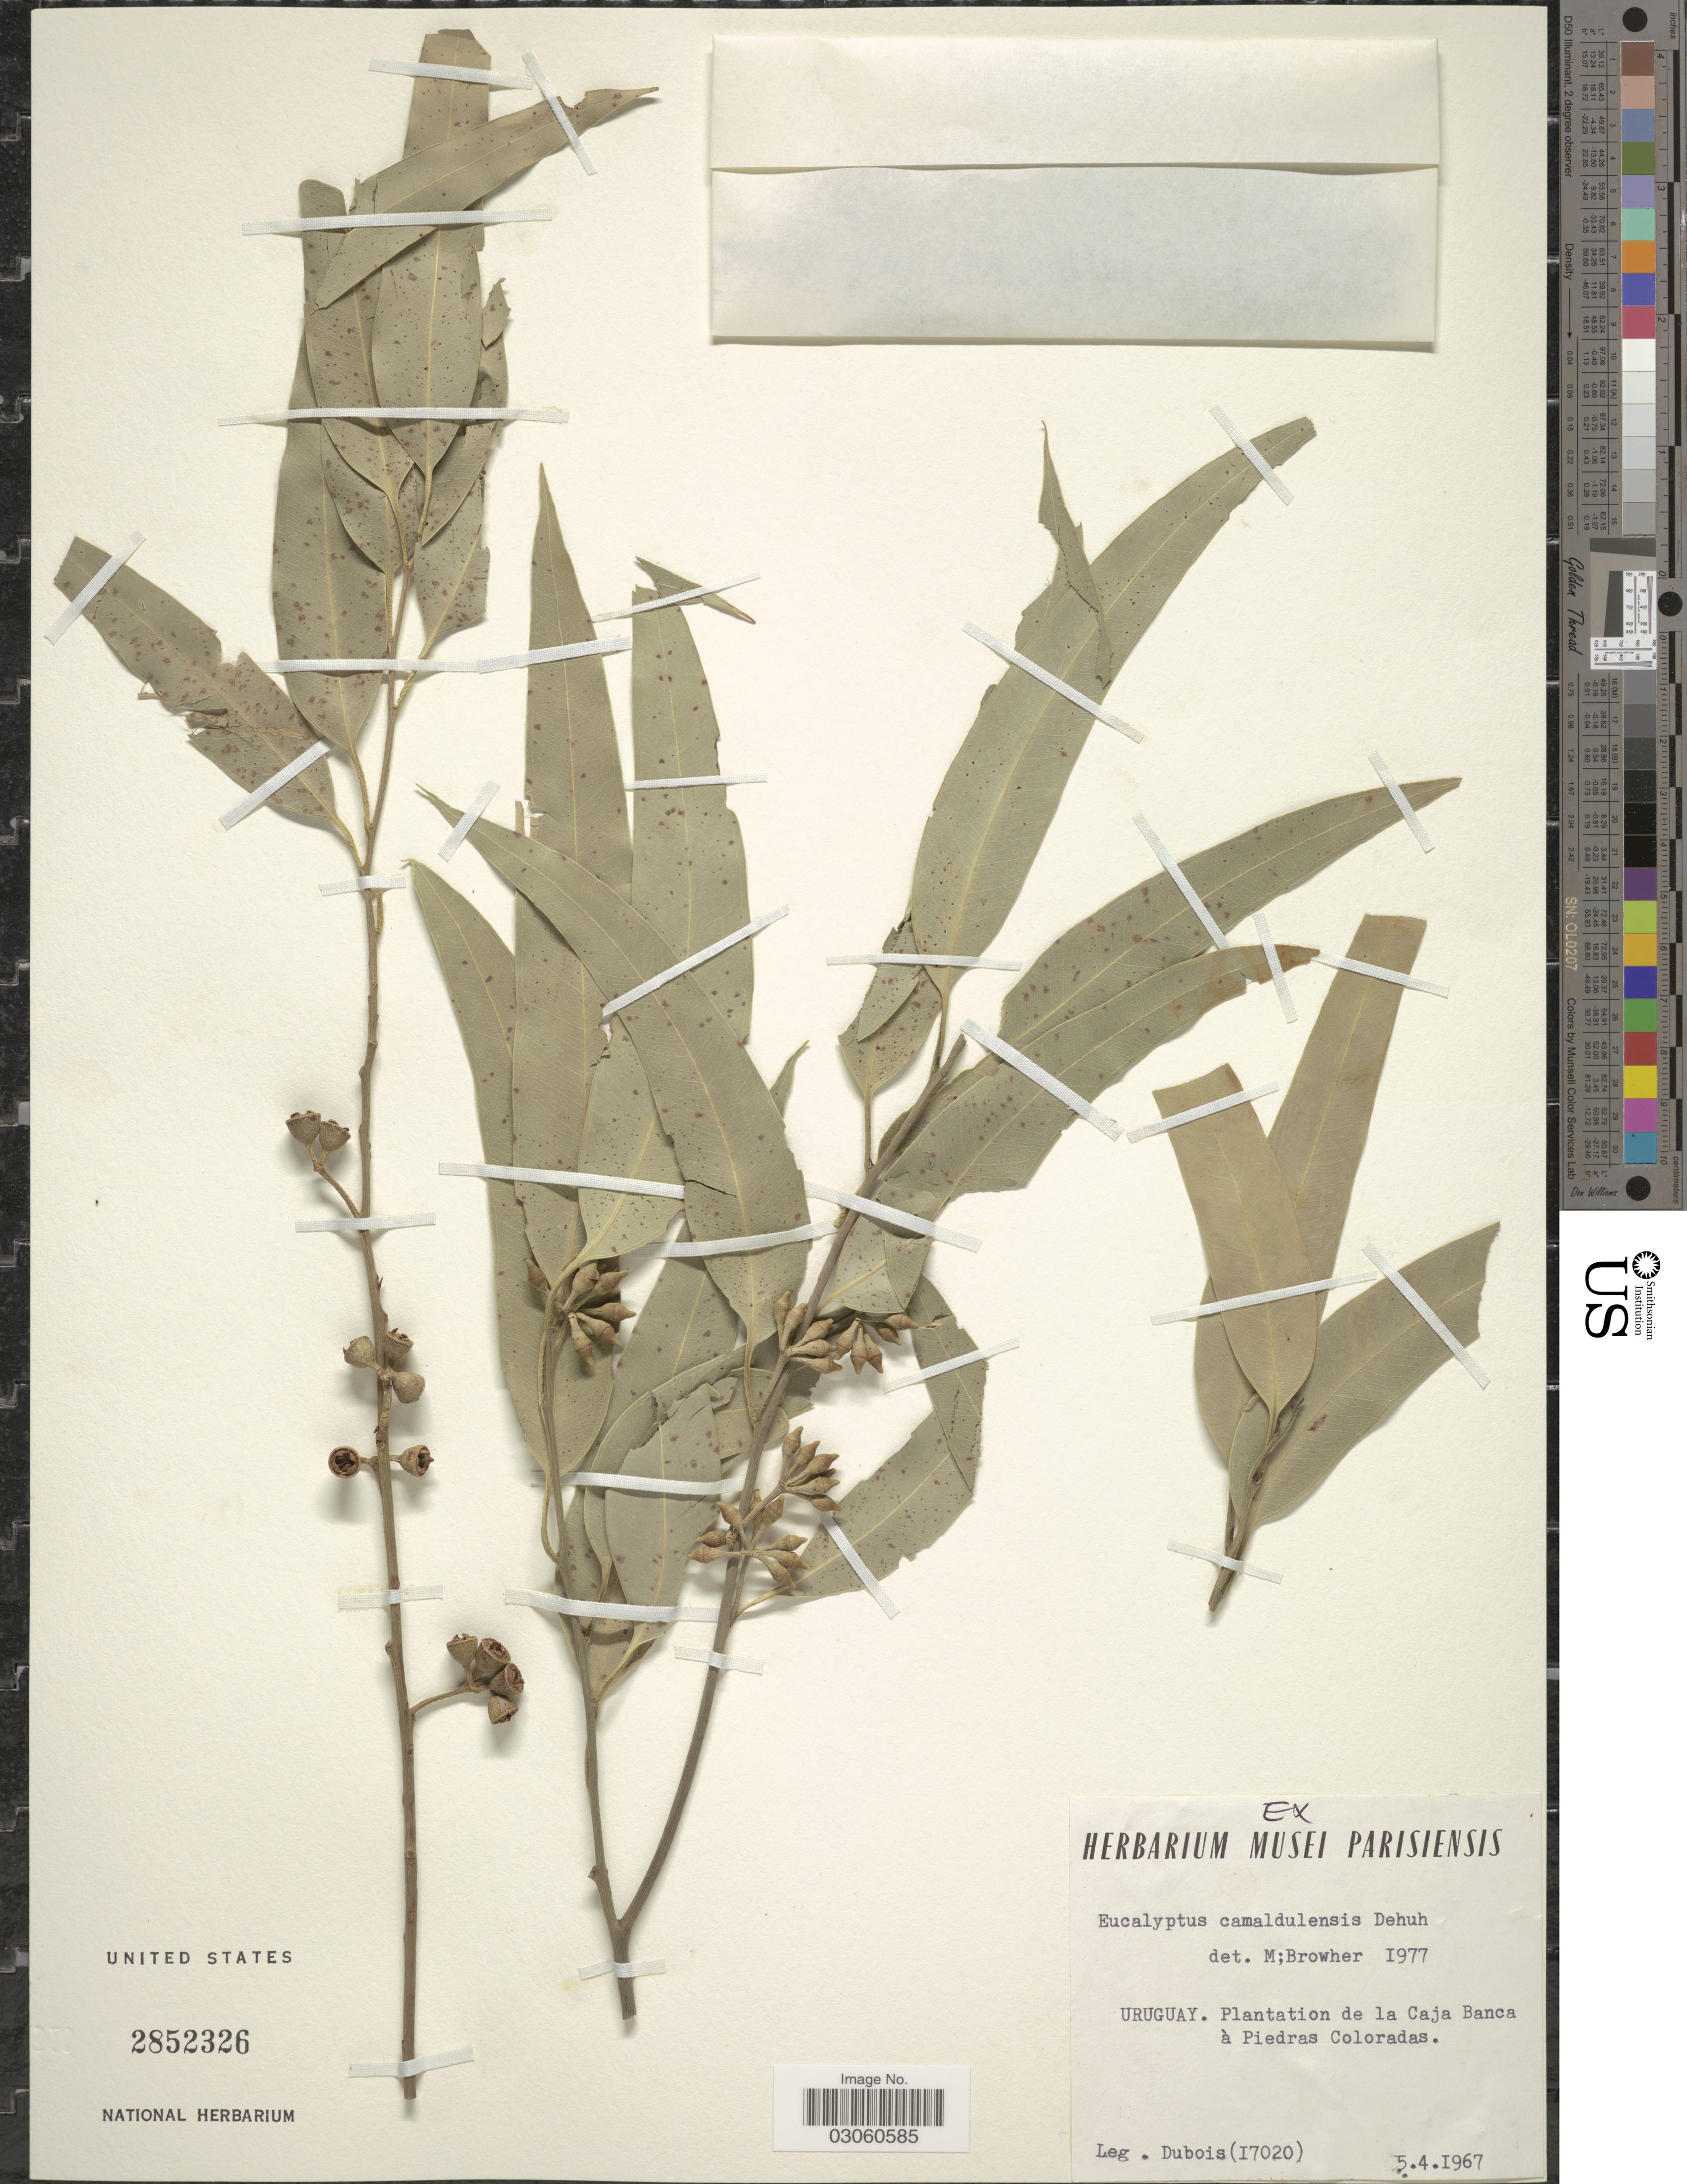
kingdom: Plantae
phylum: Tracheophyta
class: Magnoliopsida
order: Myrtales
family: Myrtaceae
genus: Eucalyptus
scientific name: Eucalyptus camaldulensis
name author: Dehnh.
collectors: -. Dubois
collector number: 17020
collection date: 1967-04-05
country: Uruguay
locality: Plantation de la Caja Banca à Piedras Coloradas.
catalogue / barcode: US 2852326